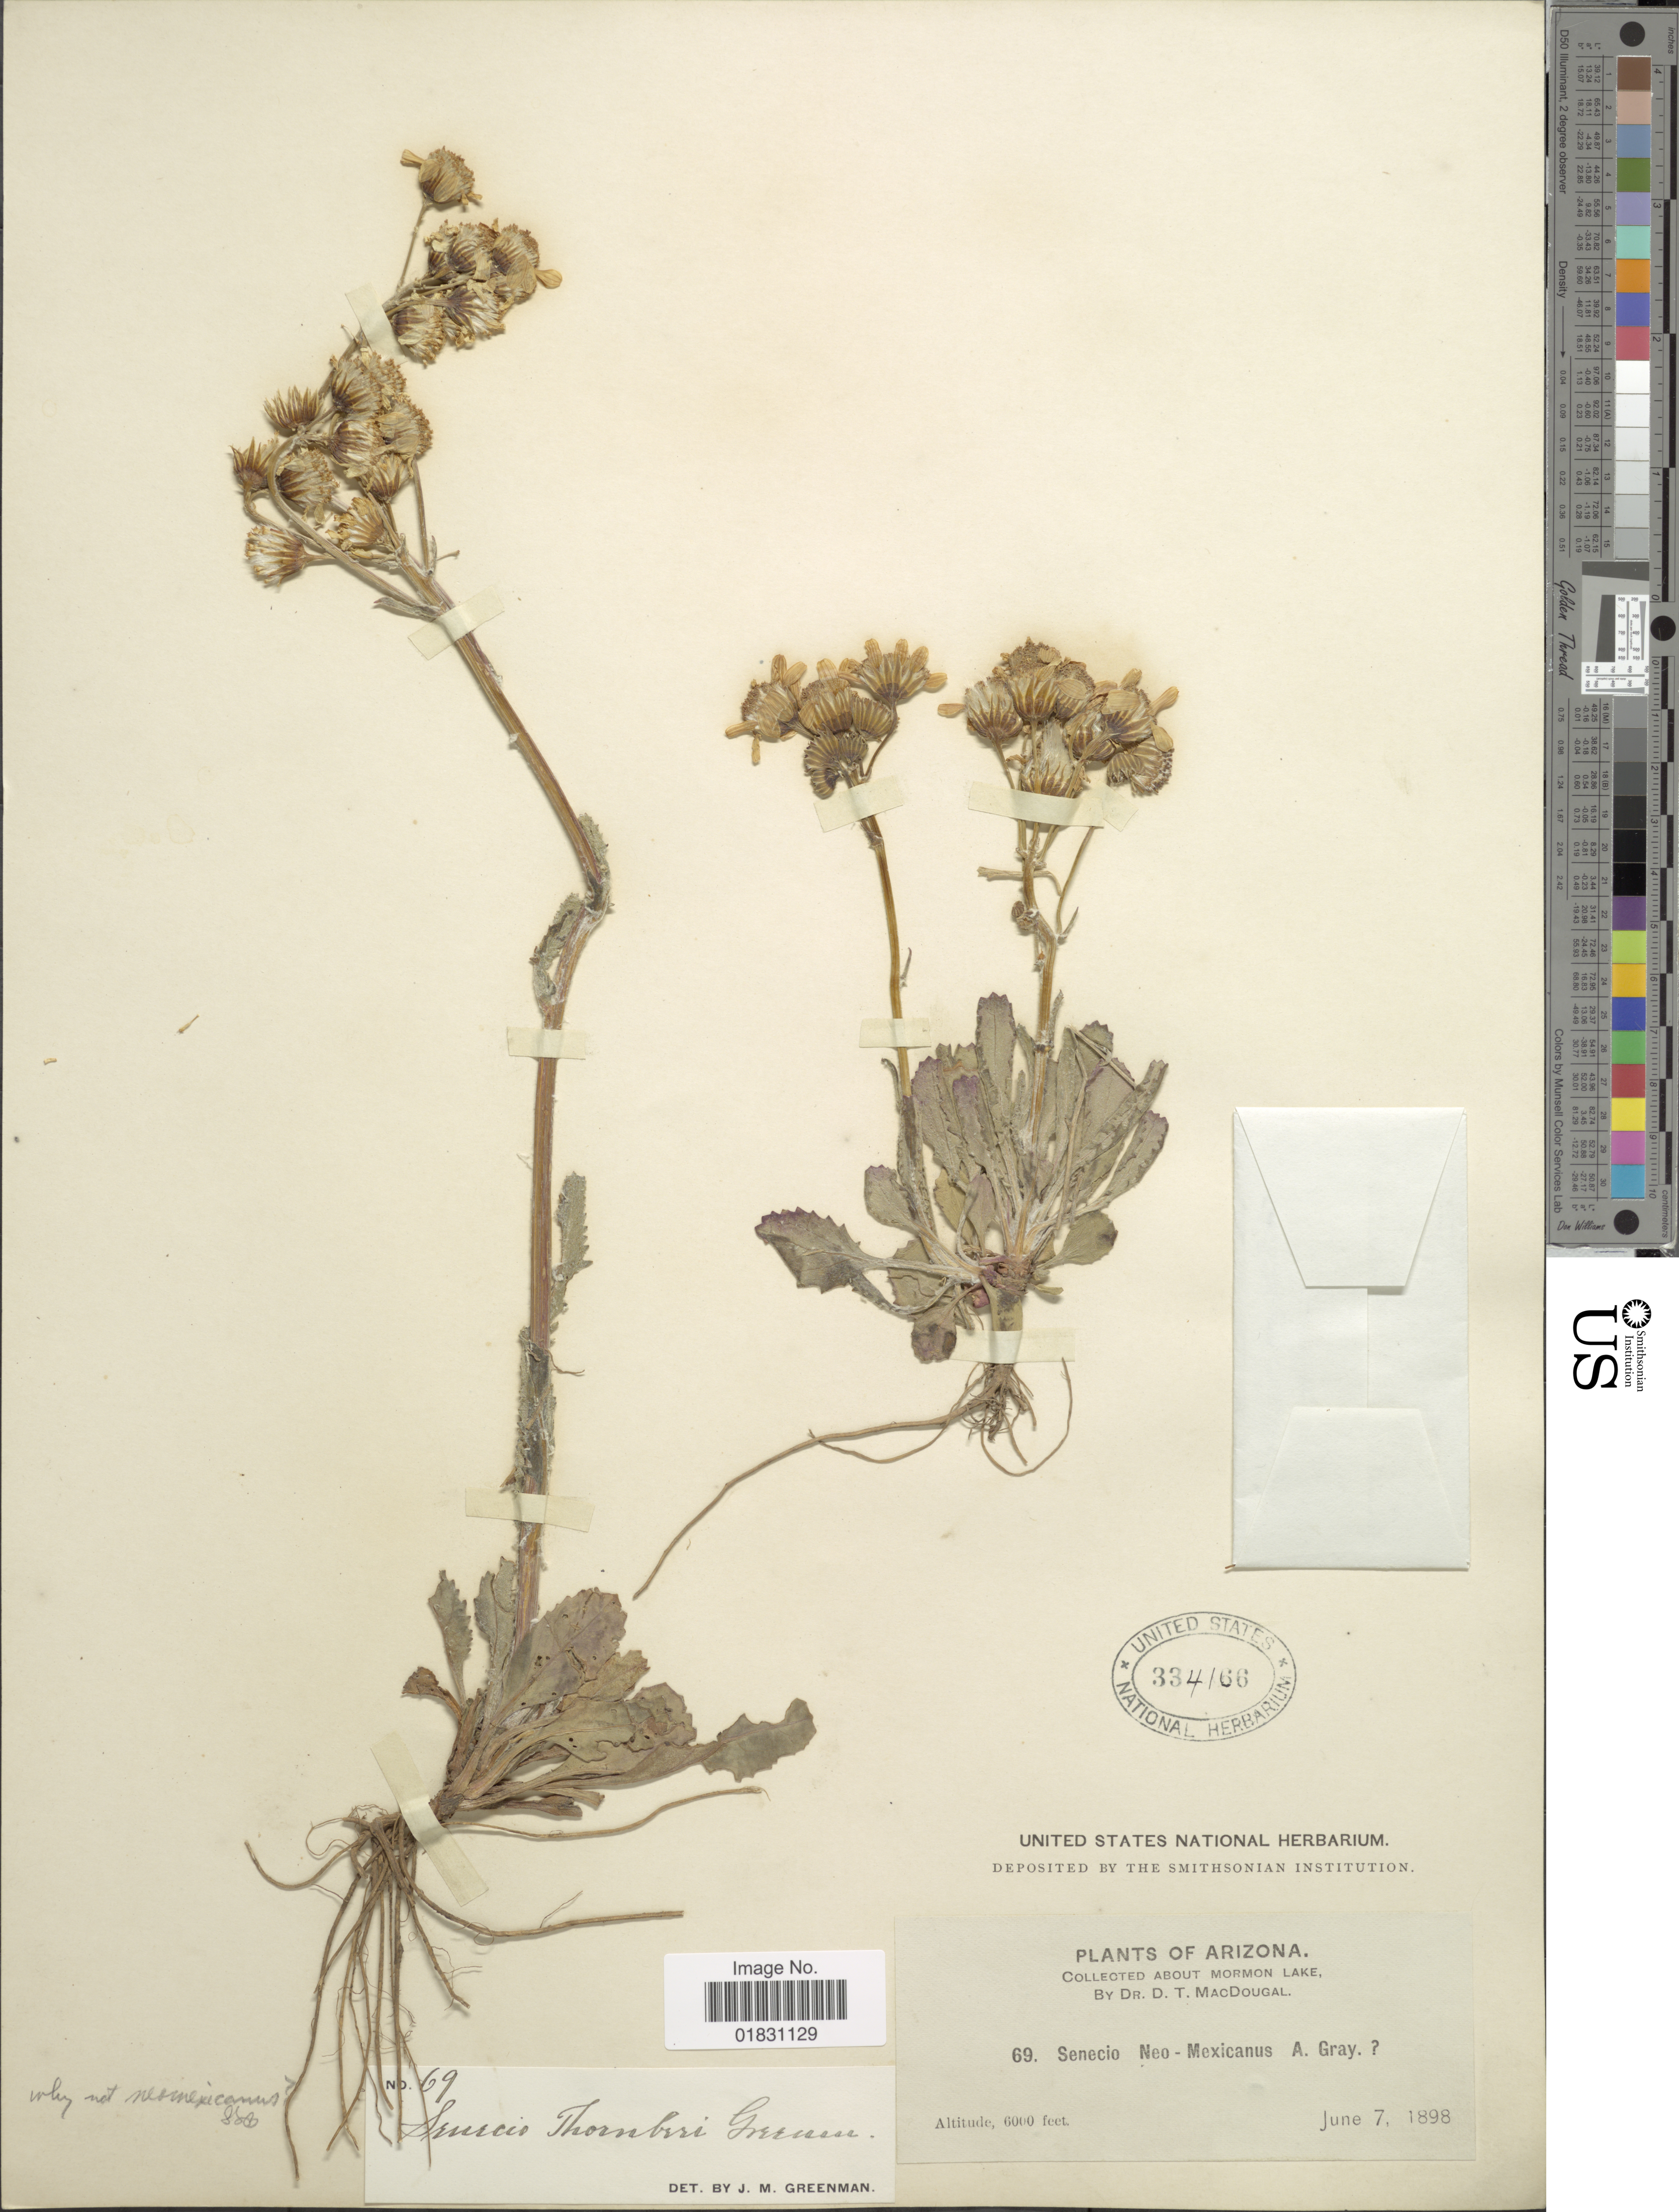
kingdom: Plantae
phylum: Tracheophyta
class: Magnoliopsida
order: Asterales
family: Asteraceae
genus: Packera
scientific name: Packera multilobata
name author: (Torr. & A. Gray) W.A. Weber & Á. Löve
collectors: D. T. MacDougal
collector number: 69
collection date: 1898-06-07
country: United States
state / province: Arizona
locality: About Mormon Lake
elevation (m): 1829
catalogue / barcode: US 334166